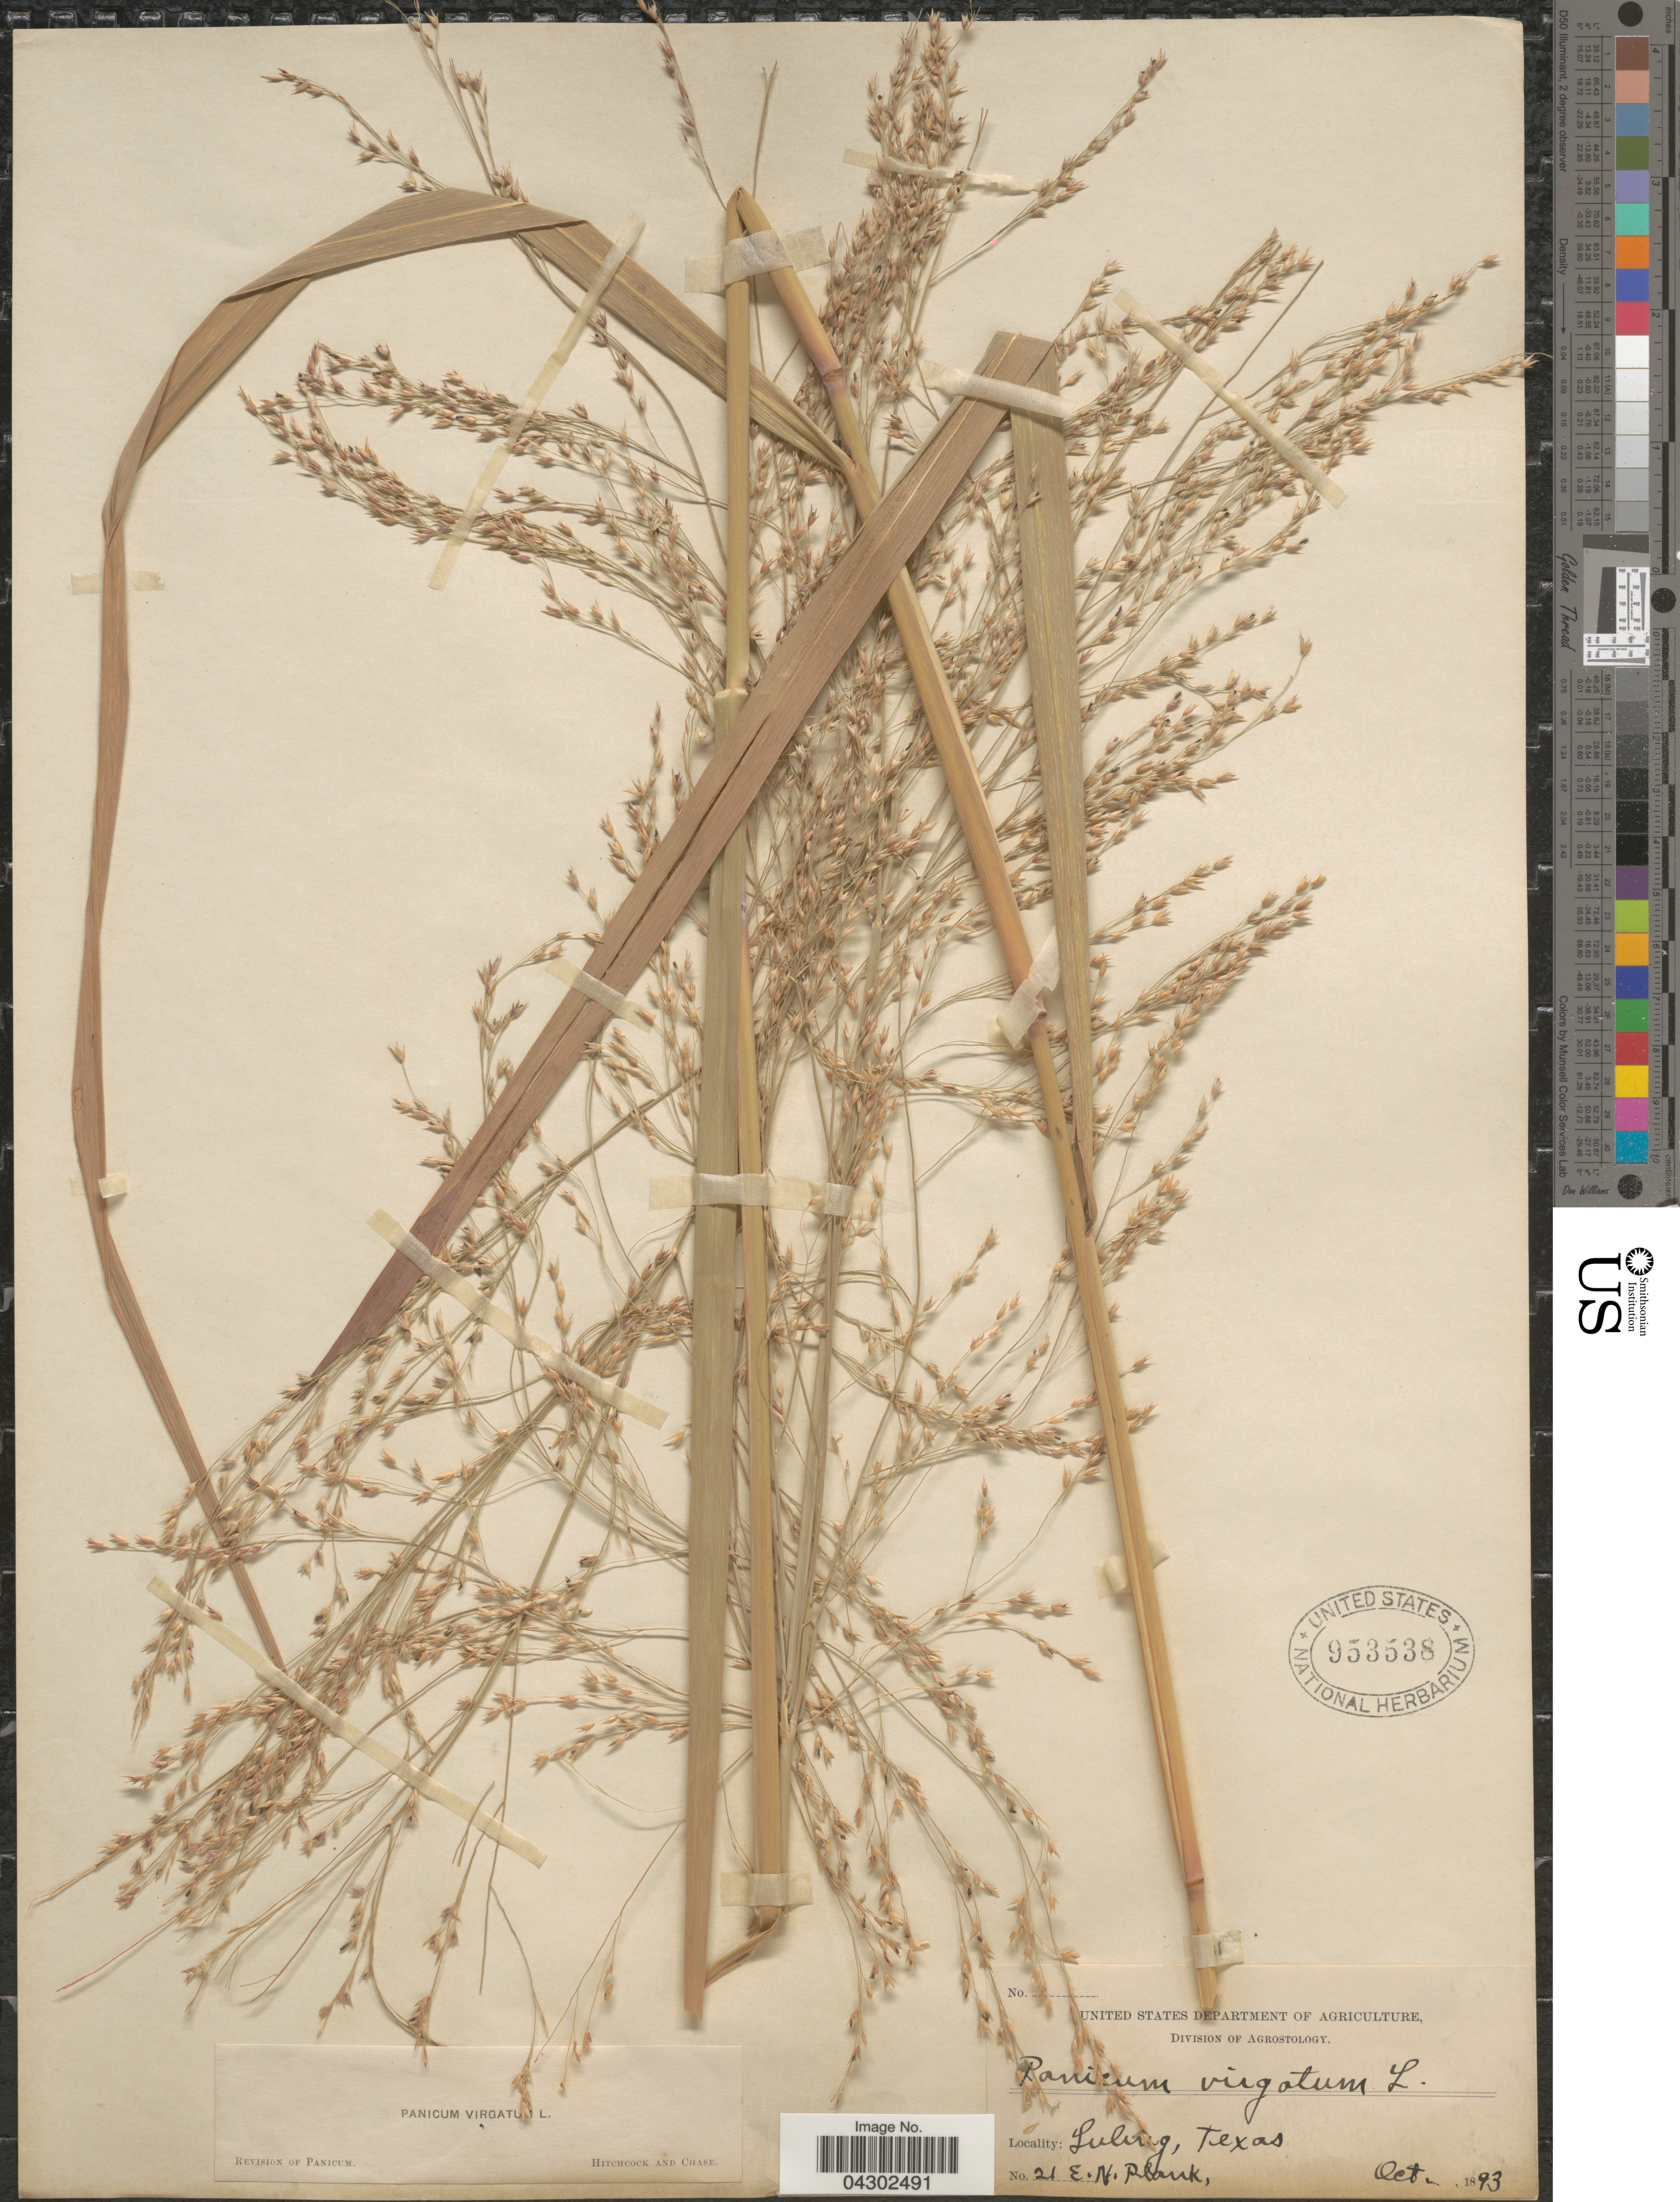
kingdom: Plantae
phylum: Tracheophyta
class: Liliopsida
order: Poales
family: Poaceae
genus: Panicum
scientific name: Panicum virgatum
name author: L.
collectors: E. Plank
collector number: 21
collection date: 1893-10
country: United States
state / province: Texas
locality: Luling.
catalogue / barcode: US 953538